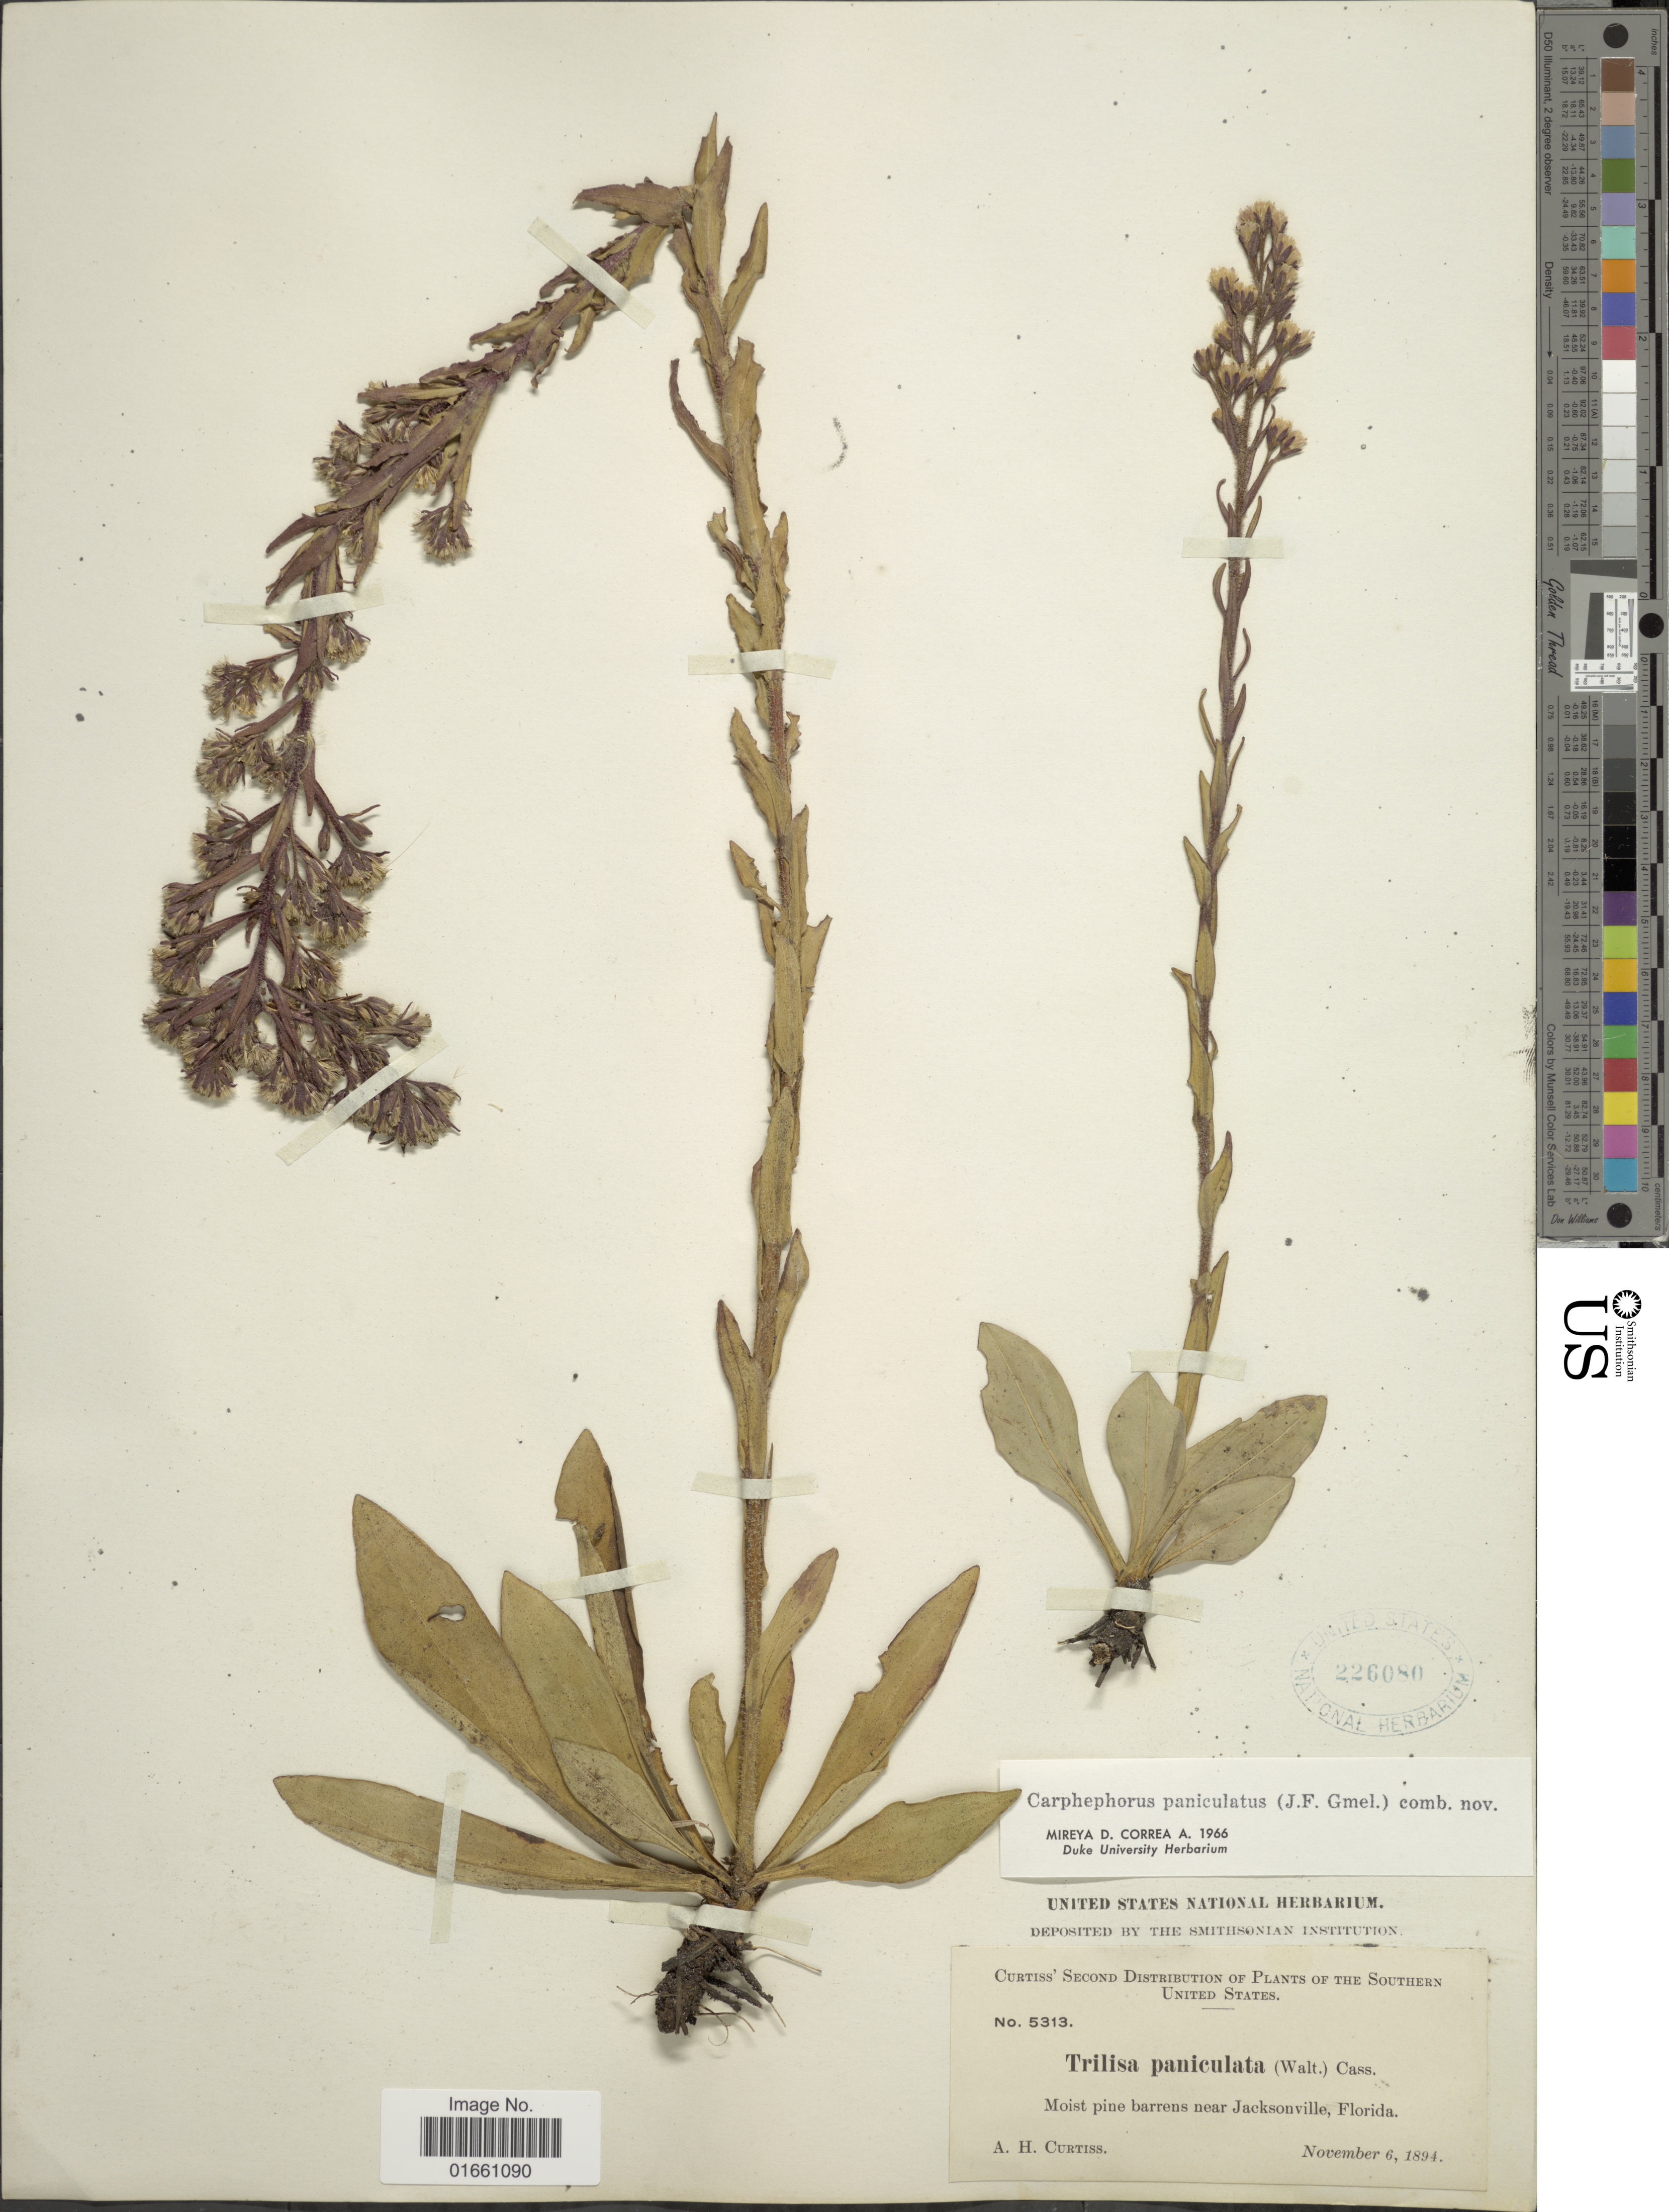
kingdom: Plantae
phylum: Tracheophyta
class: Magnoliopsida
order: Asterales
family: Asteraceae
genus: Trilisa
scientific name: Trilisa paniculata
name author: (J.F. Gmel.) Cass.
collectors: A. H. Curtiss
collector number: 5313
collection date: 1894-11-06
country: United States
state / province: Florida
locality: Moist pine barrens near Jacksonville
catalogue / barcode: US 226080